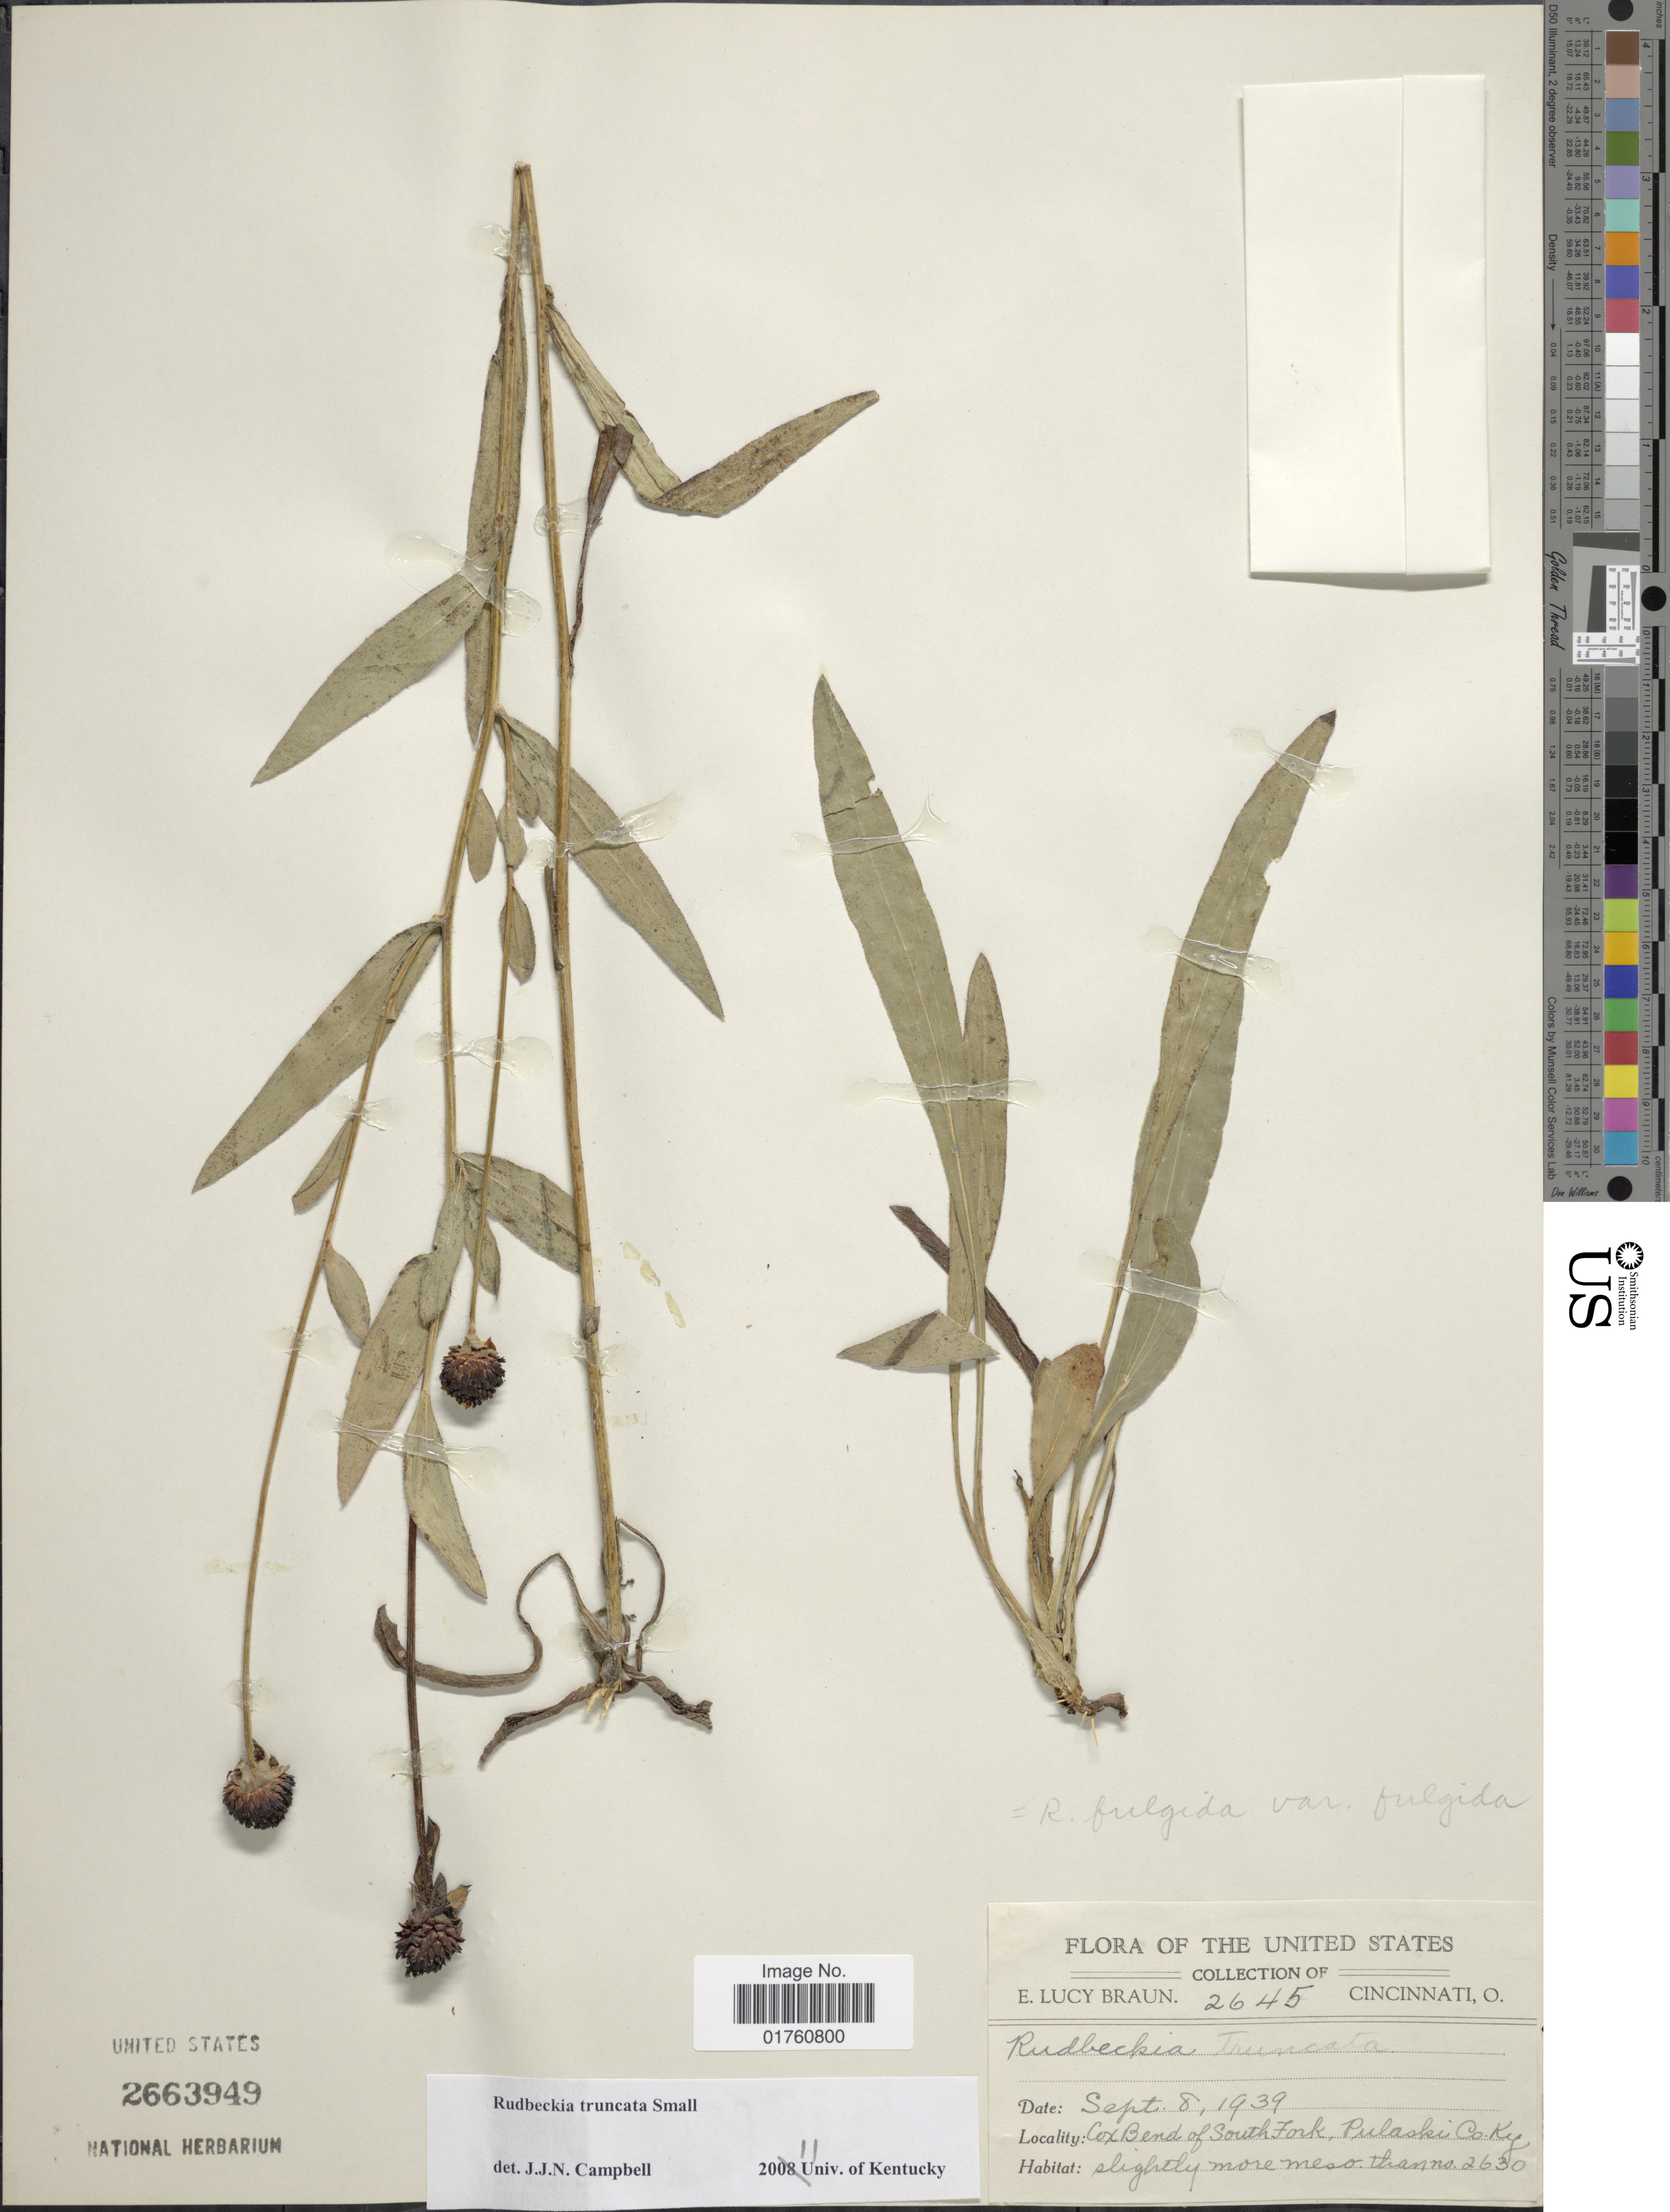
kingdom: Plantae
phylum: Tracheophyta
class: Magnoliopsida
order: Asterales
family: Asteraceae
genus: Rudbeckia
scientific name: Rudbeckia fulgida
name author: Aiton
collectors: E. L. Braun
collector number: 2645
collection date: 1939-09-08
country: United States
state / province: Kentucky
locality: Cox Bend of South Fork, Pulaski Co.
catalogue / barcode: US 2663949